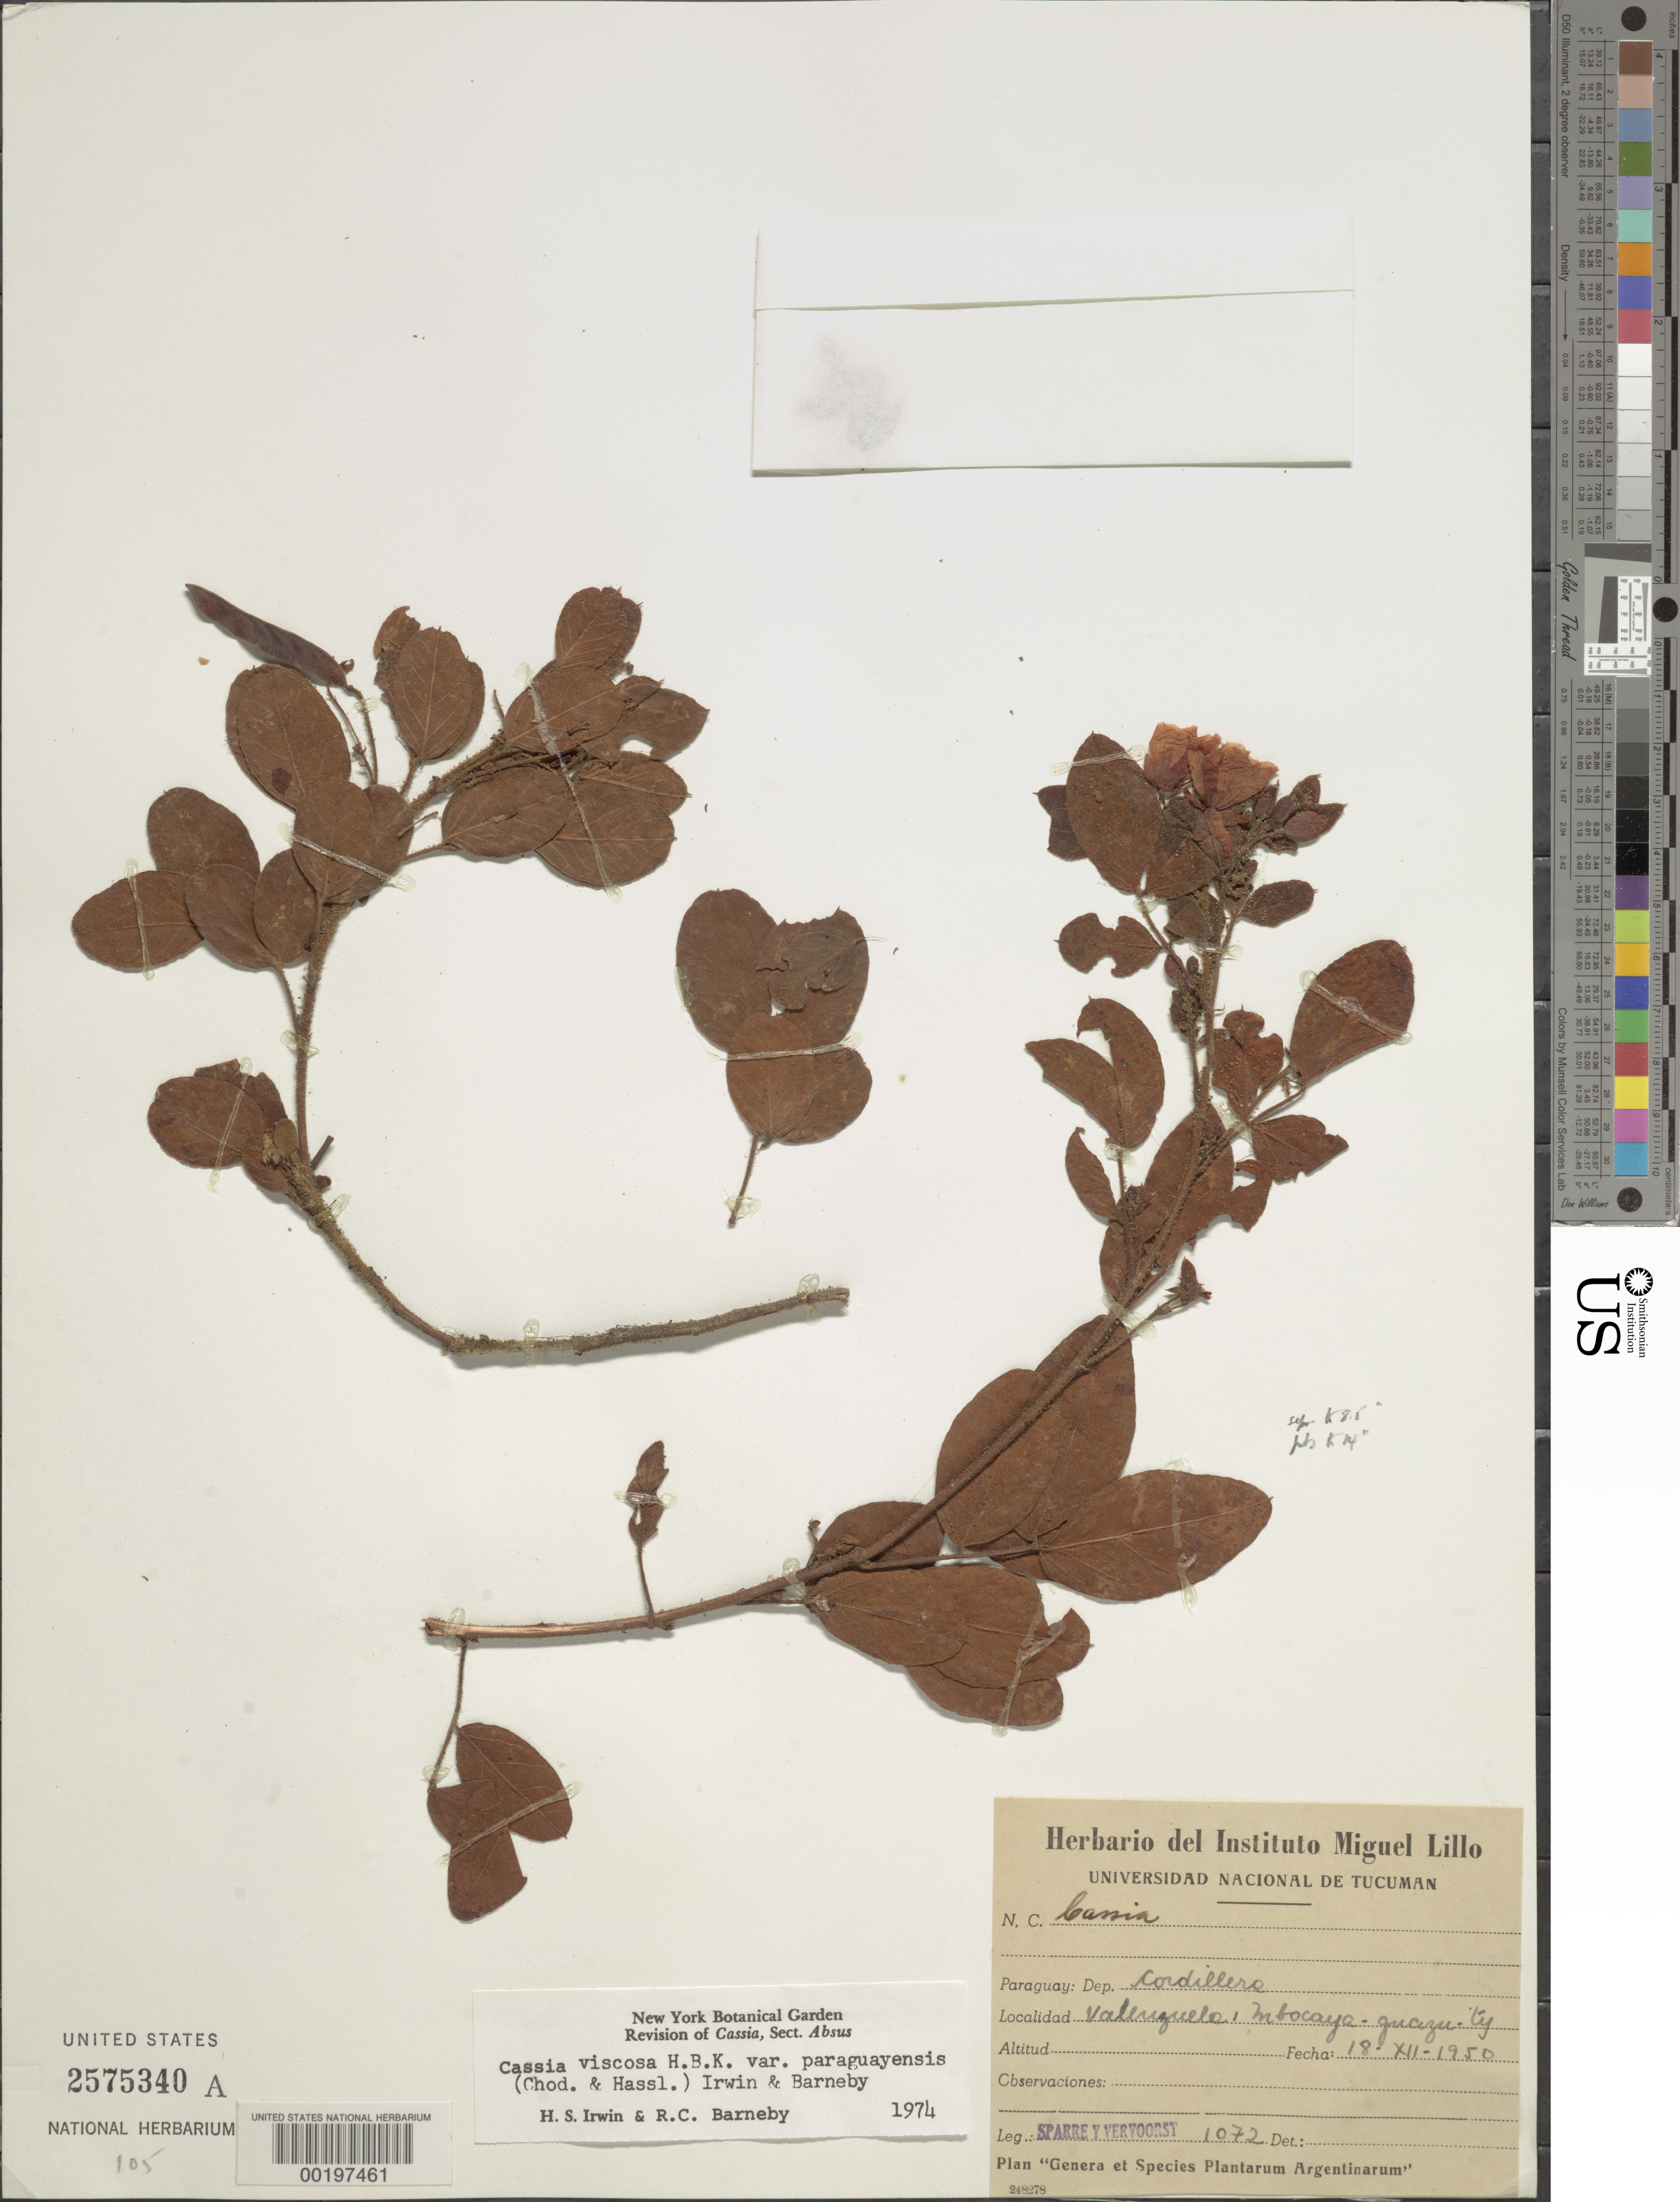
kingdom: Plantae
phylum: Tracheophyta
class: Magnoliopsida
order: Fabales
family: Fabaceae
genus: Chamaecrista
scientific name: Chamaecrista viscosa var. paraguayensis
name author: (Chodat & Hassl.) H.S. Irwin & Barneby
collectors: B. Sparre & F. B. Vervoorst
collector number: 1072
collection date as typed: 18 Dec 1950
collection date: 1950-12-18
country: Paraguay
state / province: Cordillera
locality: Valeriquelo, mbocaya-quazu-ty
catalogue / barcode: US 2575340A